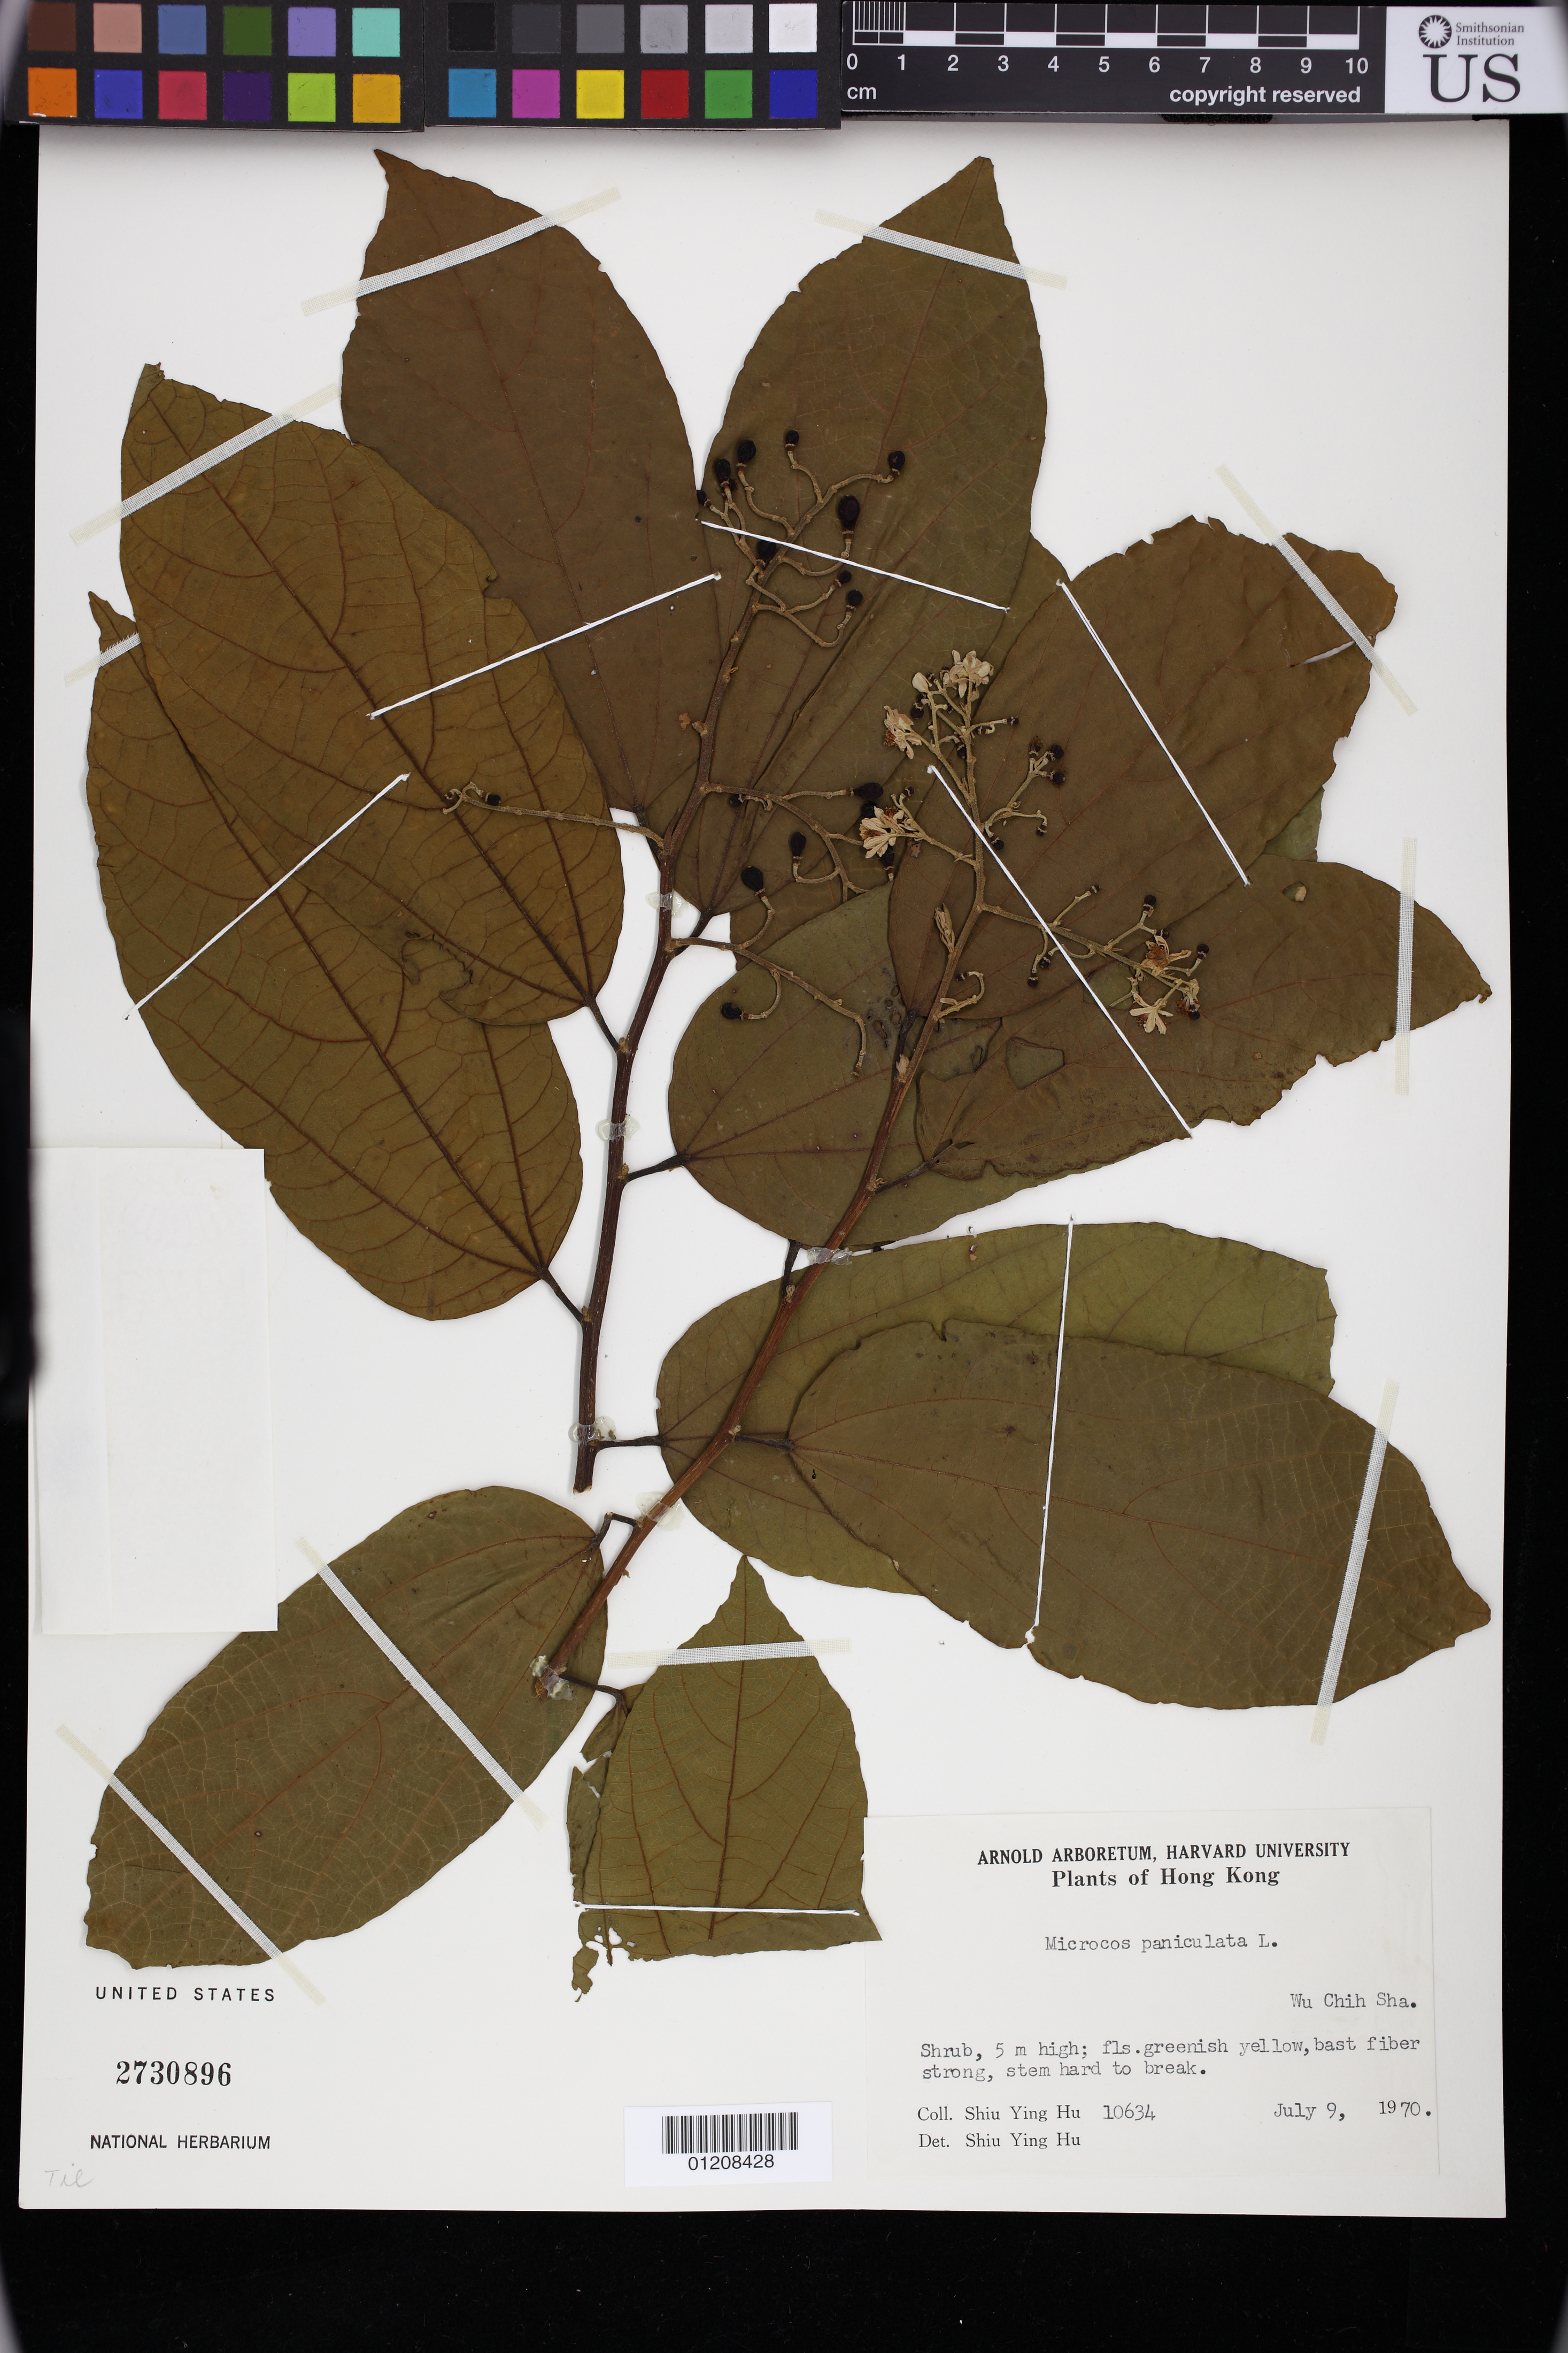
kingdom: Plantae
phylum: Tracheophyta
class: Magnoliopsida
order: Malvales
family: Malvaceae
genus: Microcos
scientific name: Microcos paniculata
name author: L.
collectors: S. Y. Hu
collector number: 10634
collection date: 1970-07-09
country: China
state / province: Hong Kong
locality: Wu Chih Sha.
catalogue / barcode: US 2730896